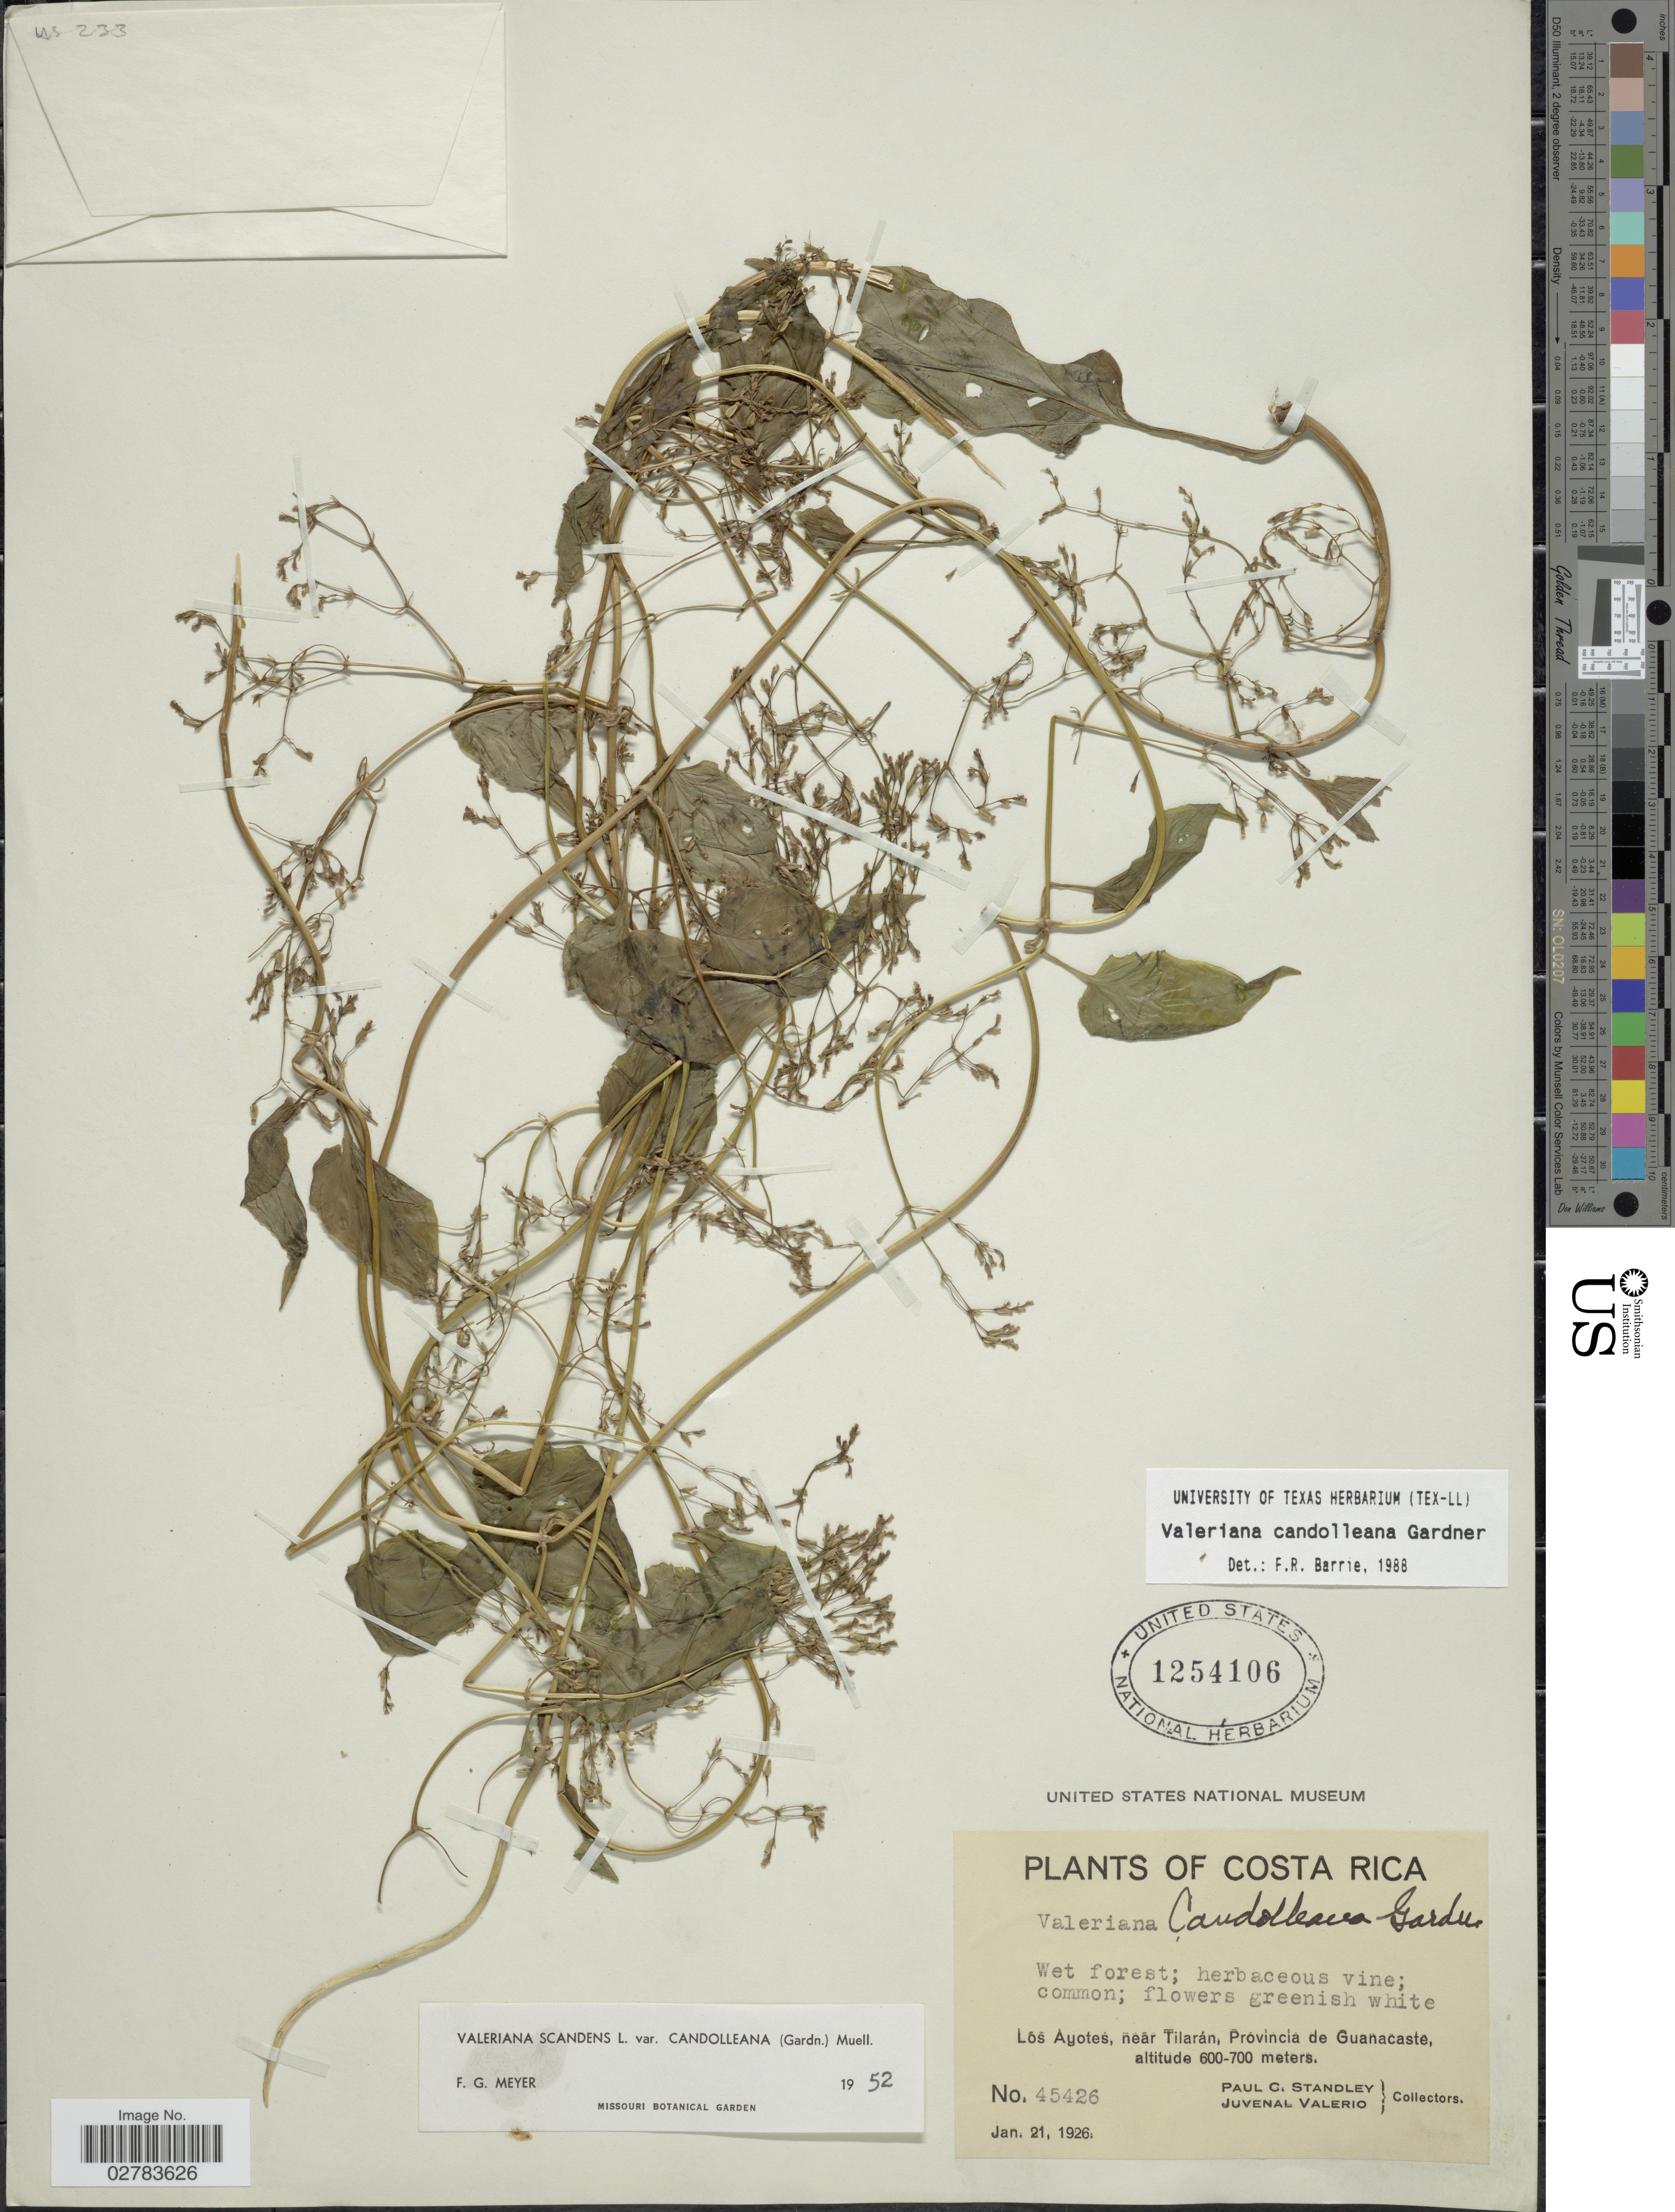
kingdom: Plantae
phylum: Tracheophyta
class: Magnoliopsida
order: Dipsacales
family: Caprifoliaceae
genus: Valeriana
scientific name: Valeriana candolleana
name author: Gardner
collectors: P. C. Standley & J. Valerio R.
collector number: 45426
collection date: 1926-01-21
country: Costa Rica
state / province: Guanacaste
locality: Los Ayotes, near Tilarán, Provincia de Guanacaste.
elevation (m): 600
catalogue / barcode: US 1254106